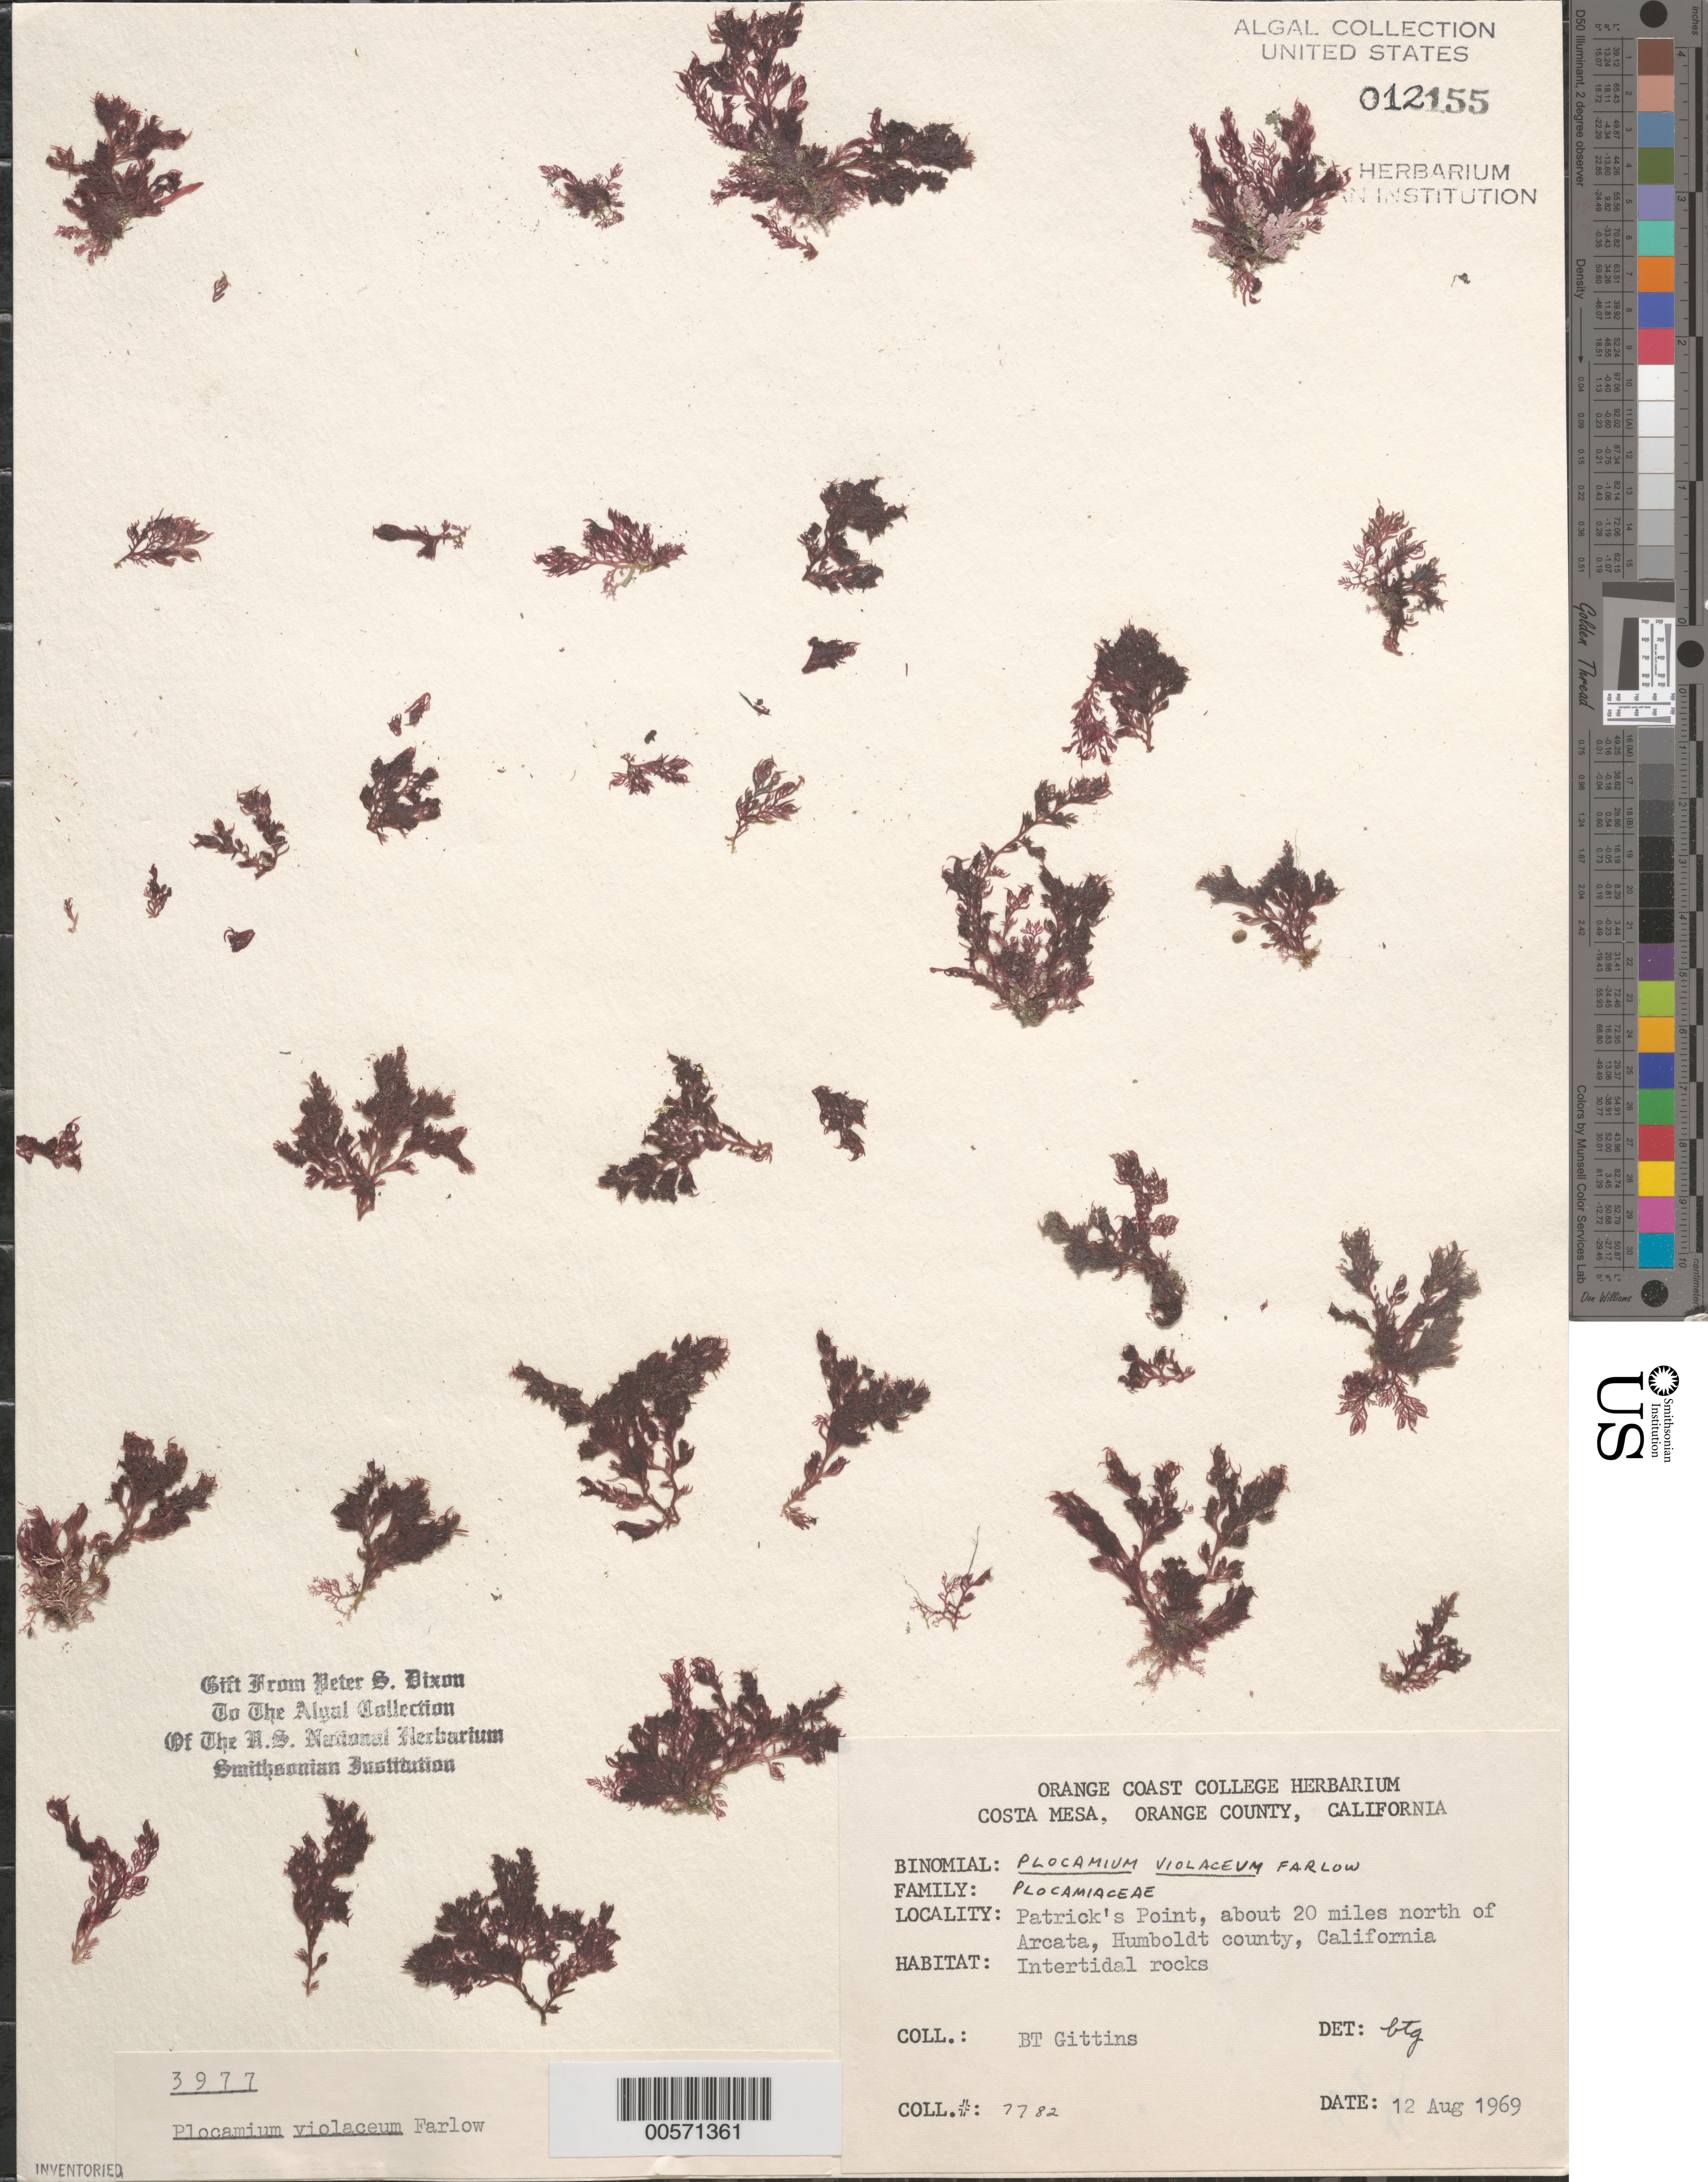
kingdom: Plantae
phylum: Rhodophyta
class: Florideophyceae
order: Plocamiales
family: Plocamiaceae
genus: Plocamium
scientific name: Plocamium violaceum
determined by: Gittins, B. T.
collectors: B. Gittins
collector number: BTG 7782 & PSD 3977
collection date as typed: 12 Aug 1969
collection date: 1969-08-12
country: United States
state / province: California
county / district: Humboldt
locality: Patrick's Point, ca. 20 miles north of Arcata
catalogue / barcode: US 12155